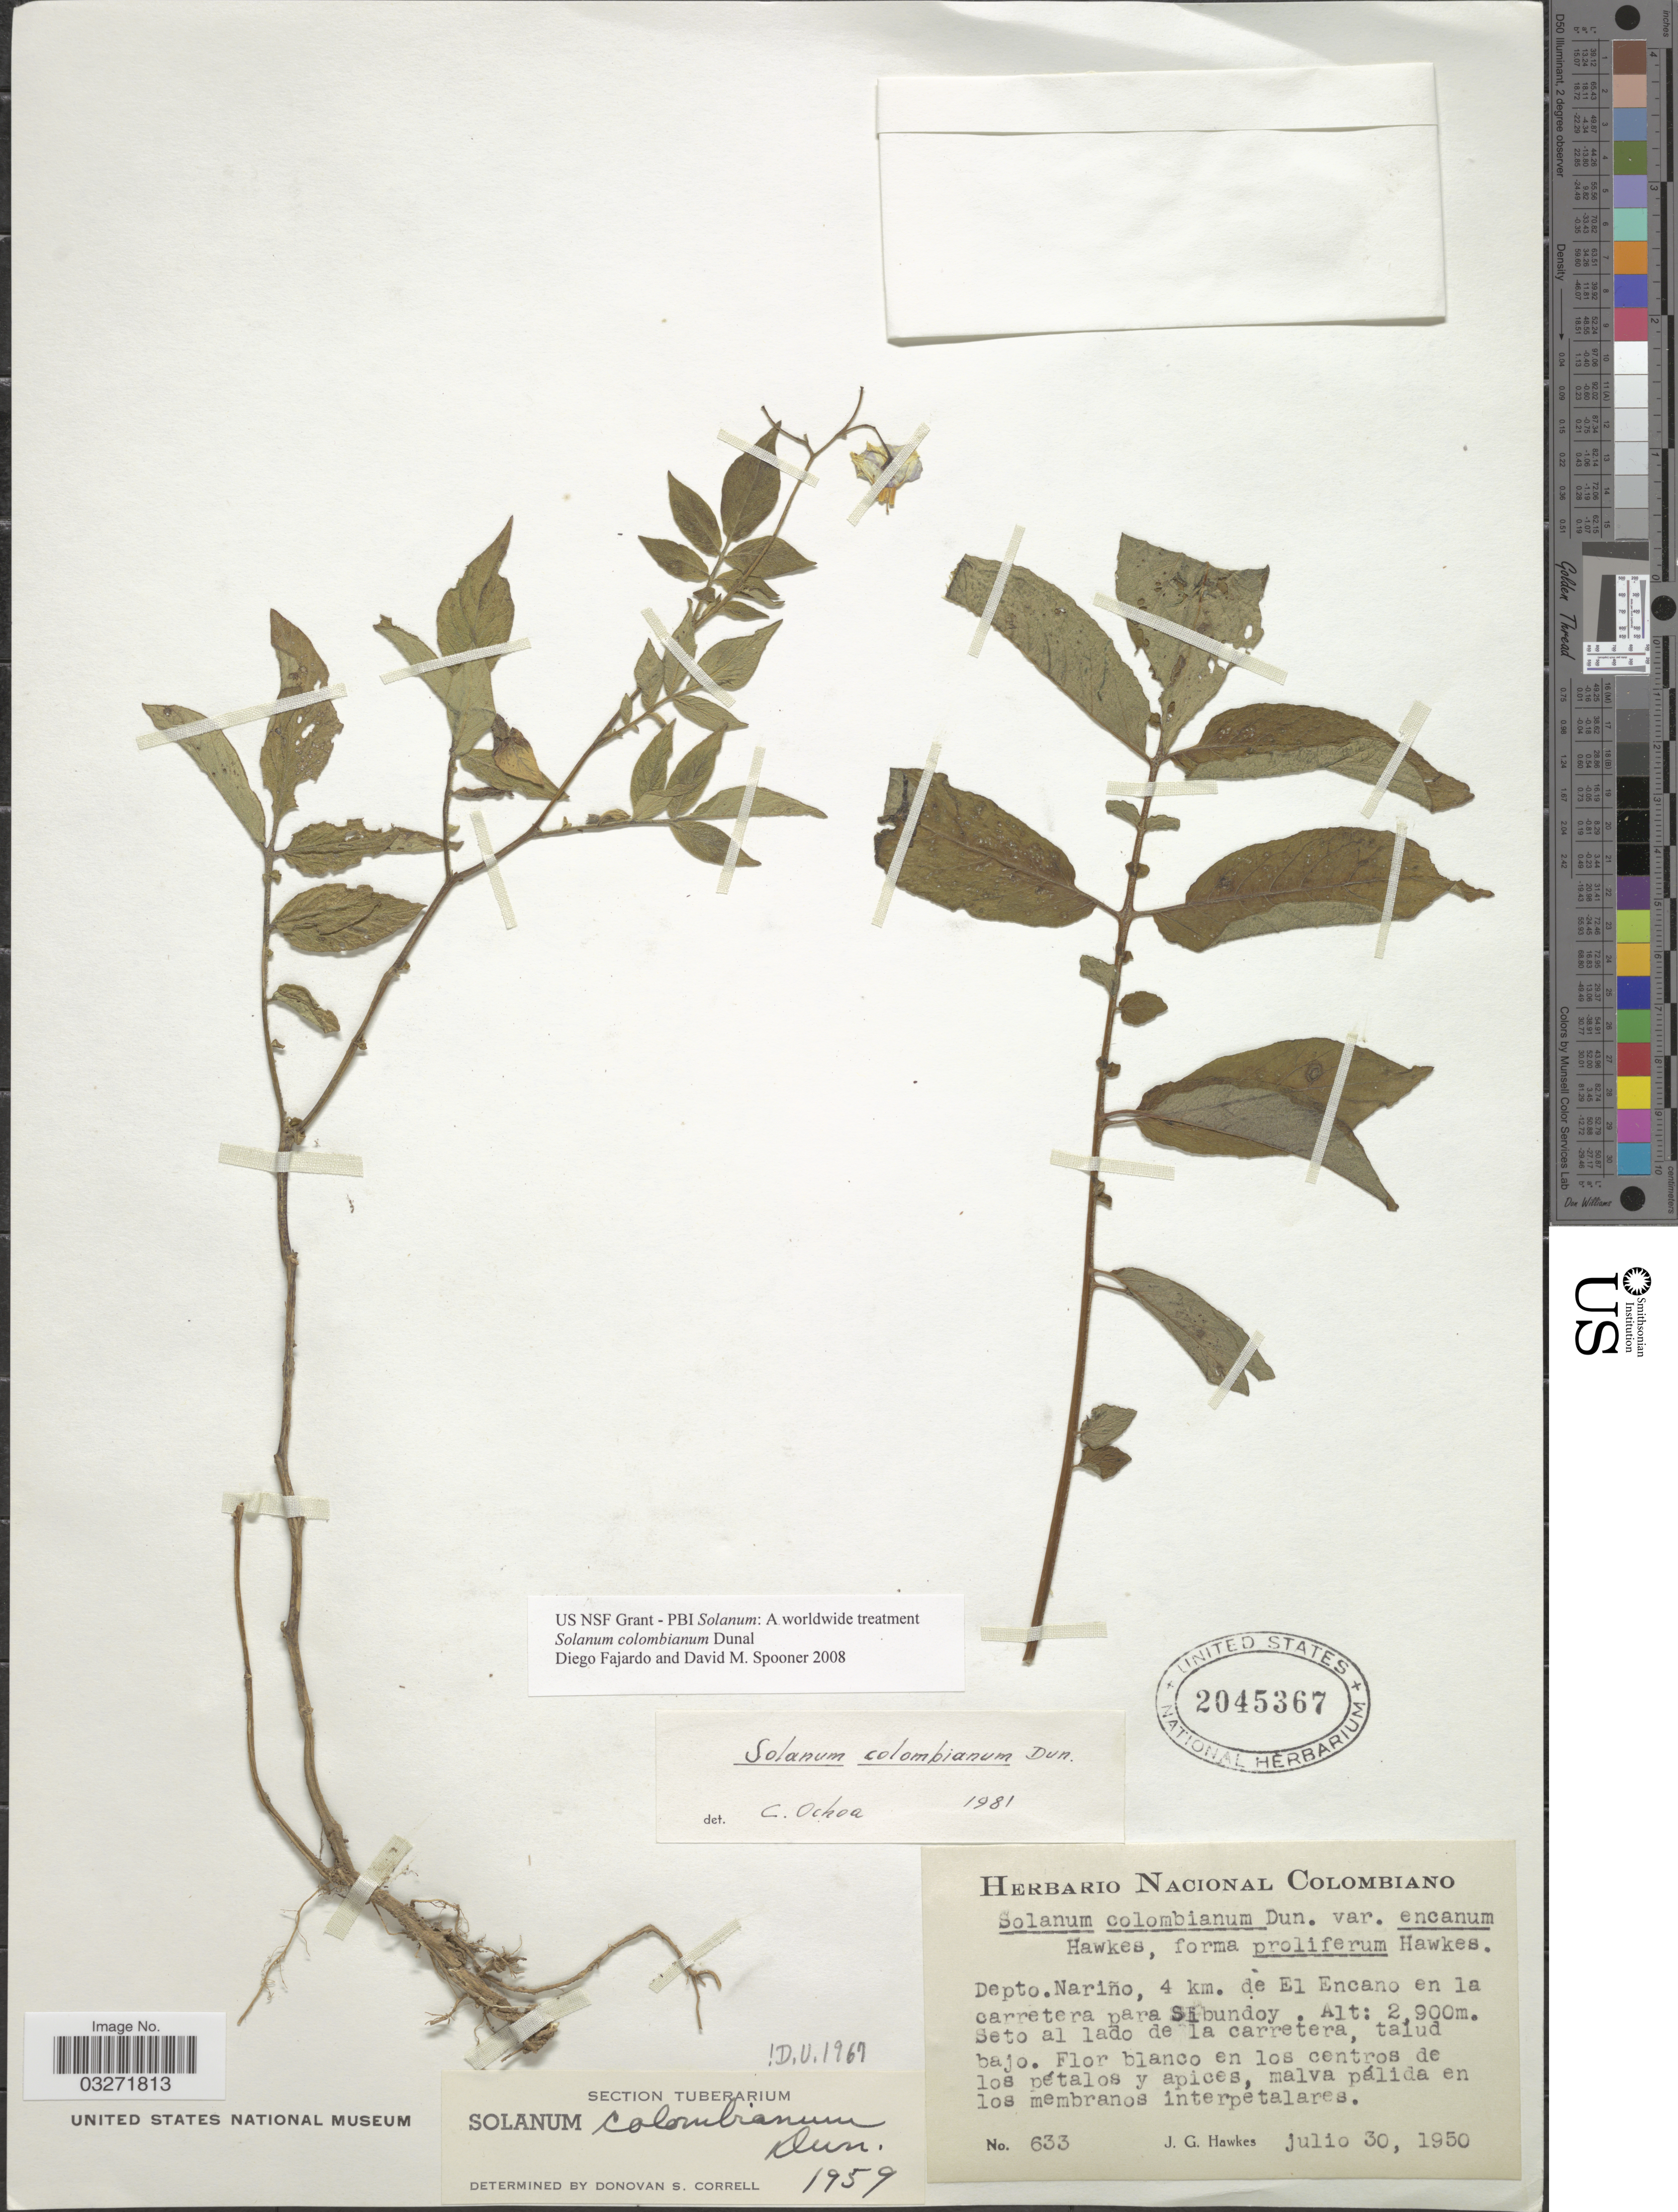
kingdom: Plantae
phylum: Tracheophyta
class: Magnoliopsida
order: Solanales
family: Solanaceae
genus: Solanum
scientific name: Solanum colombianum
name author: Dunal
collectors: J. Hawkes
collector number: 633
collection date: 1950-07-30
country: Colombia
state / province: Nariño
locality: Depto. Nariño, 4 km. de El Encano en la carretera para Sibundoy.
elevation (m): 2900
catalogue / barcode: US 2045367